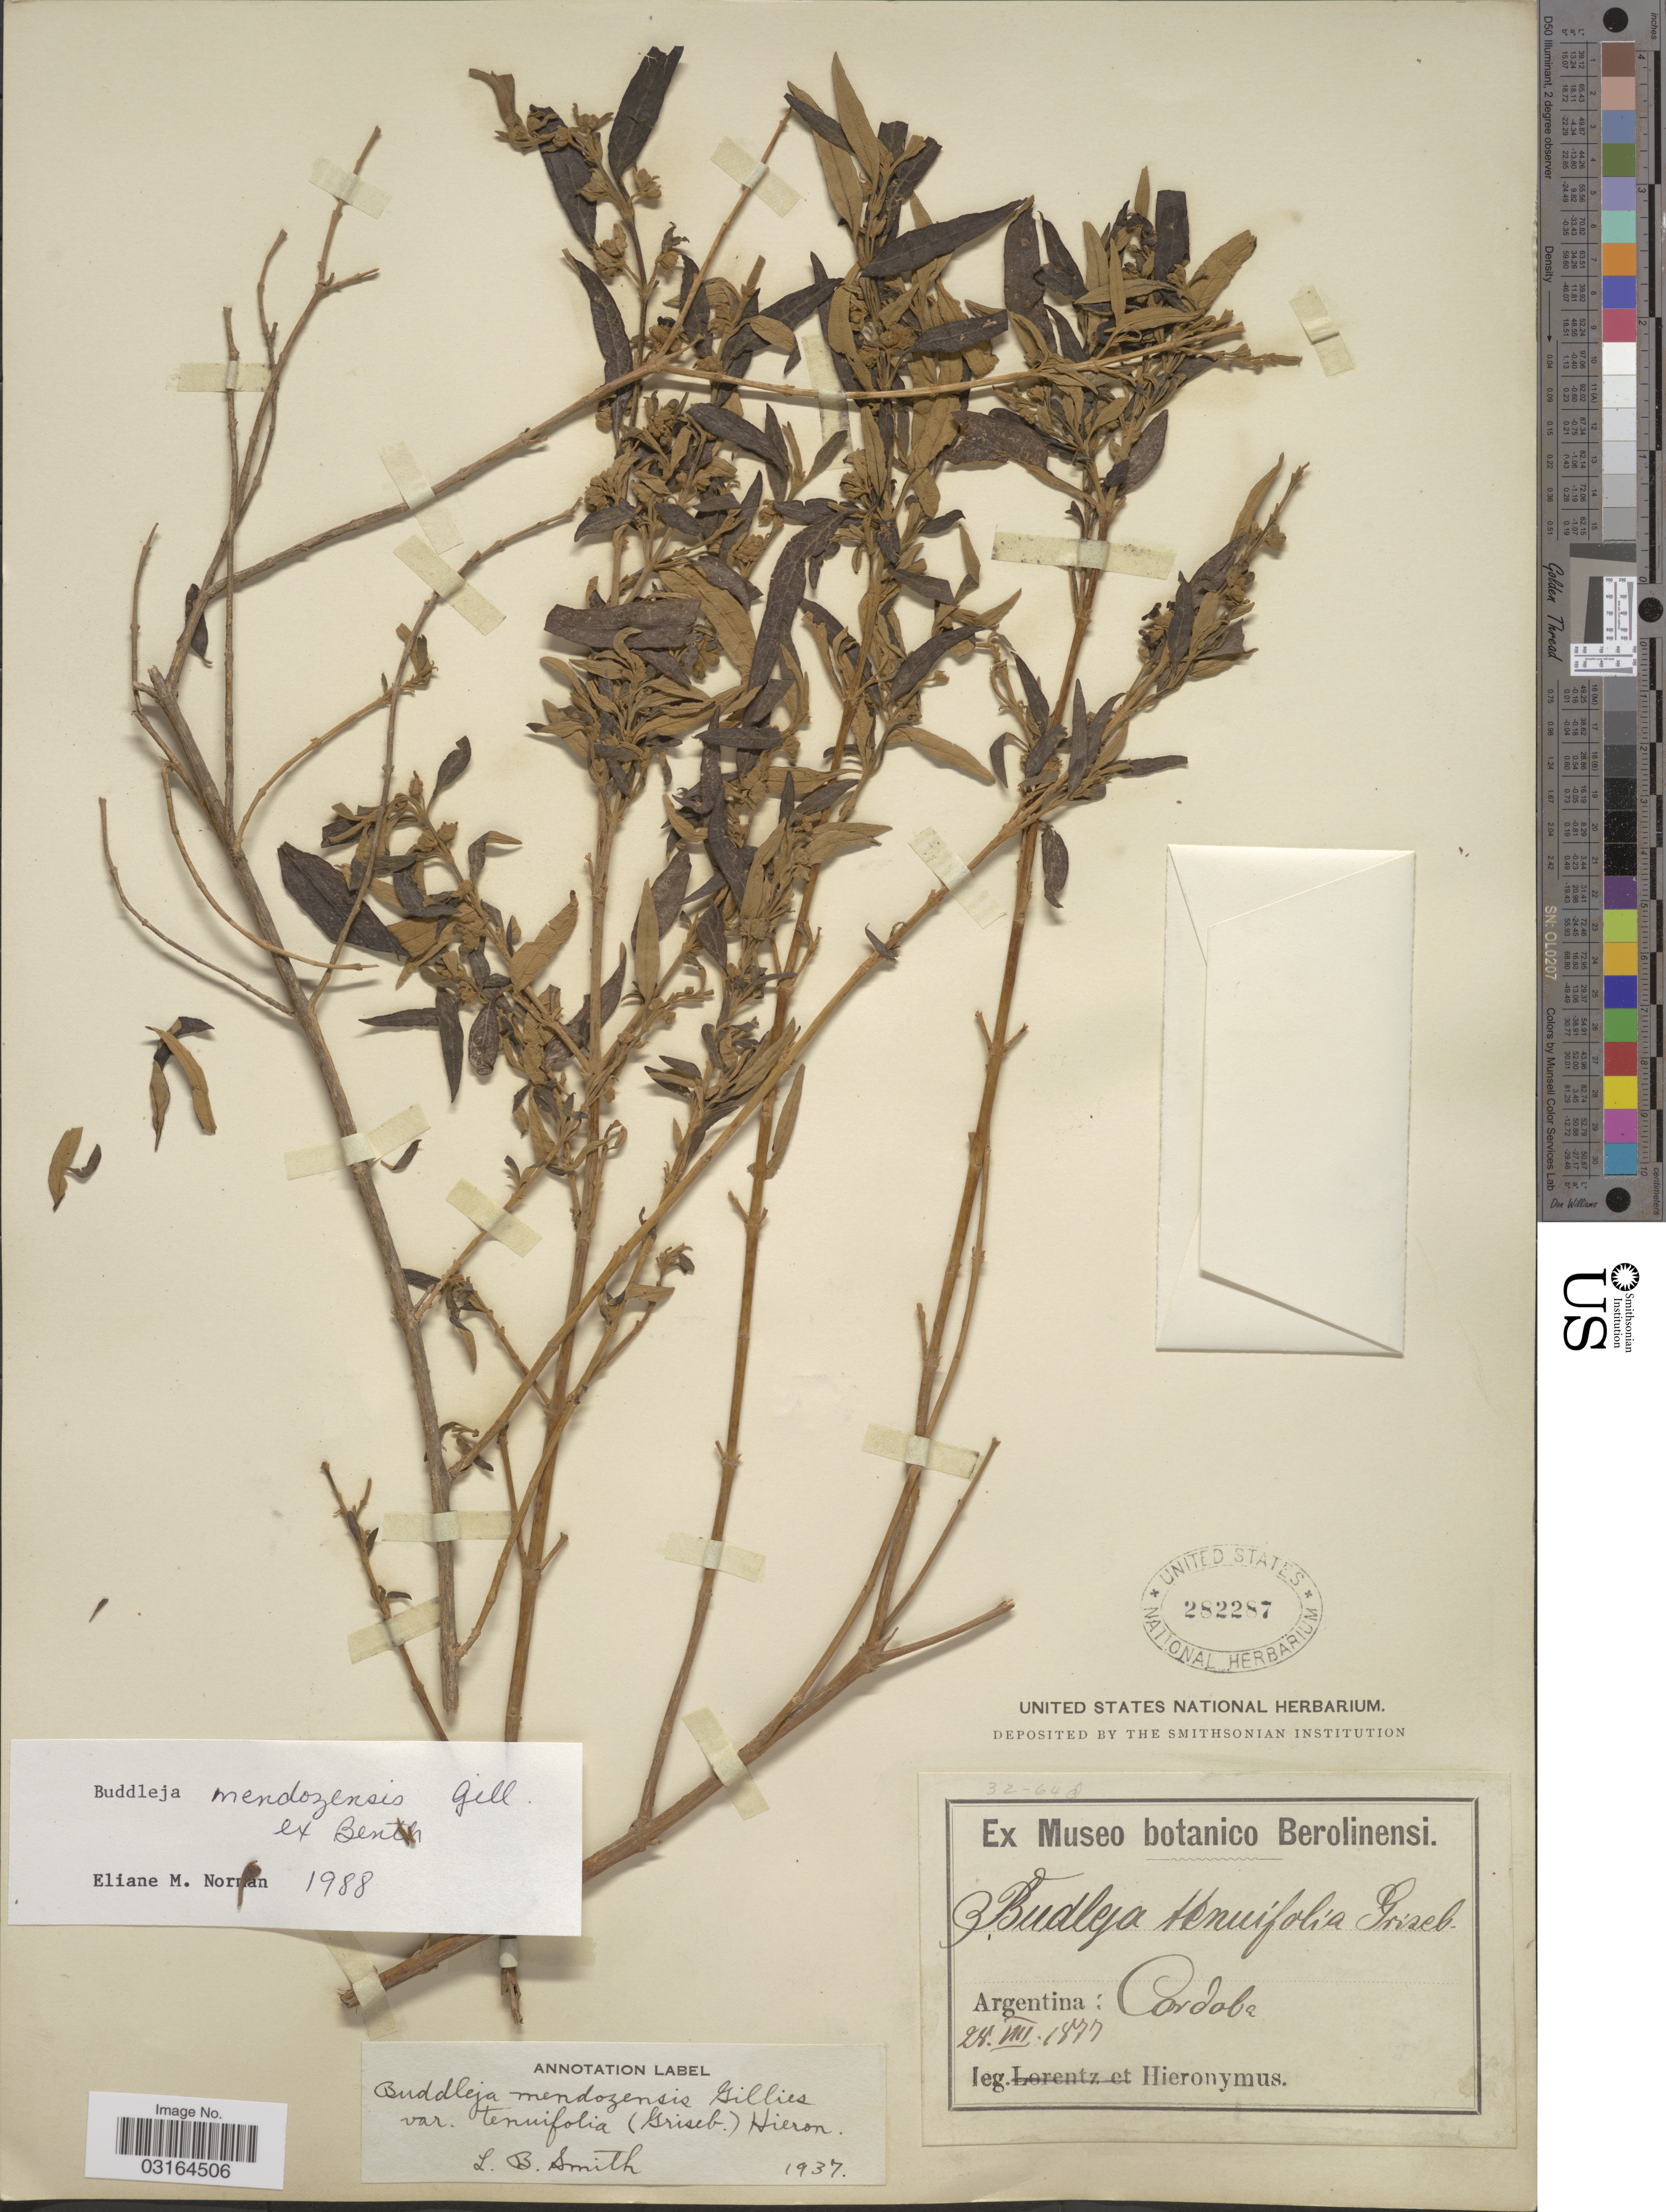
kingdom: Plantae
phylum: Tracheophyta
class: Magnoliopsida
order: Lamiales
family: Scrophulariaceae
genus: Buddleja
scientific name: Buddleja mendozensis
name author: Gillet ex Benth.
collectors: -. Hieronymus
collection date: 1877-08-28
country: Argentina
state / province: Cordoba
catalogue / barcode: US 282287